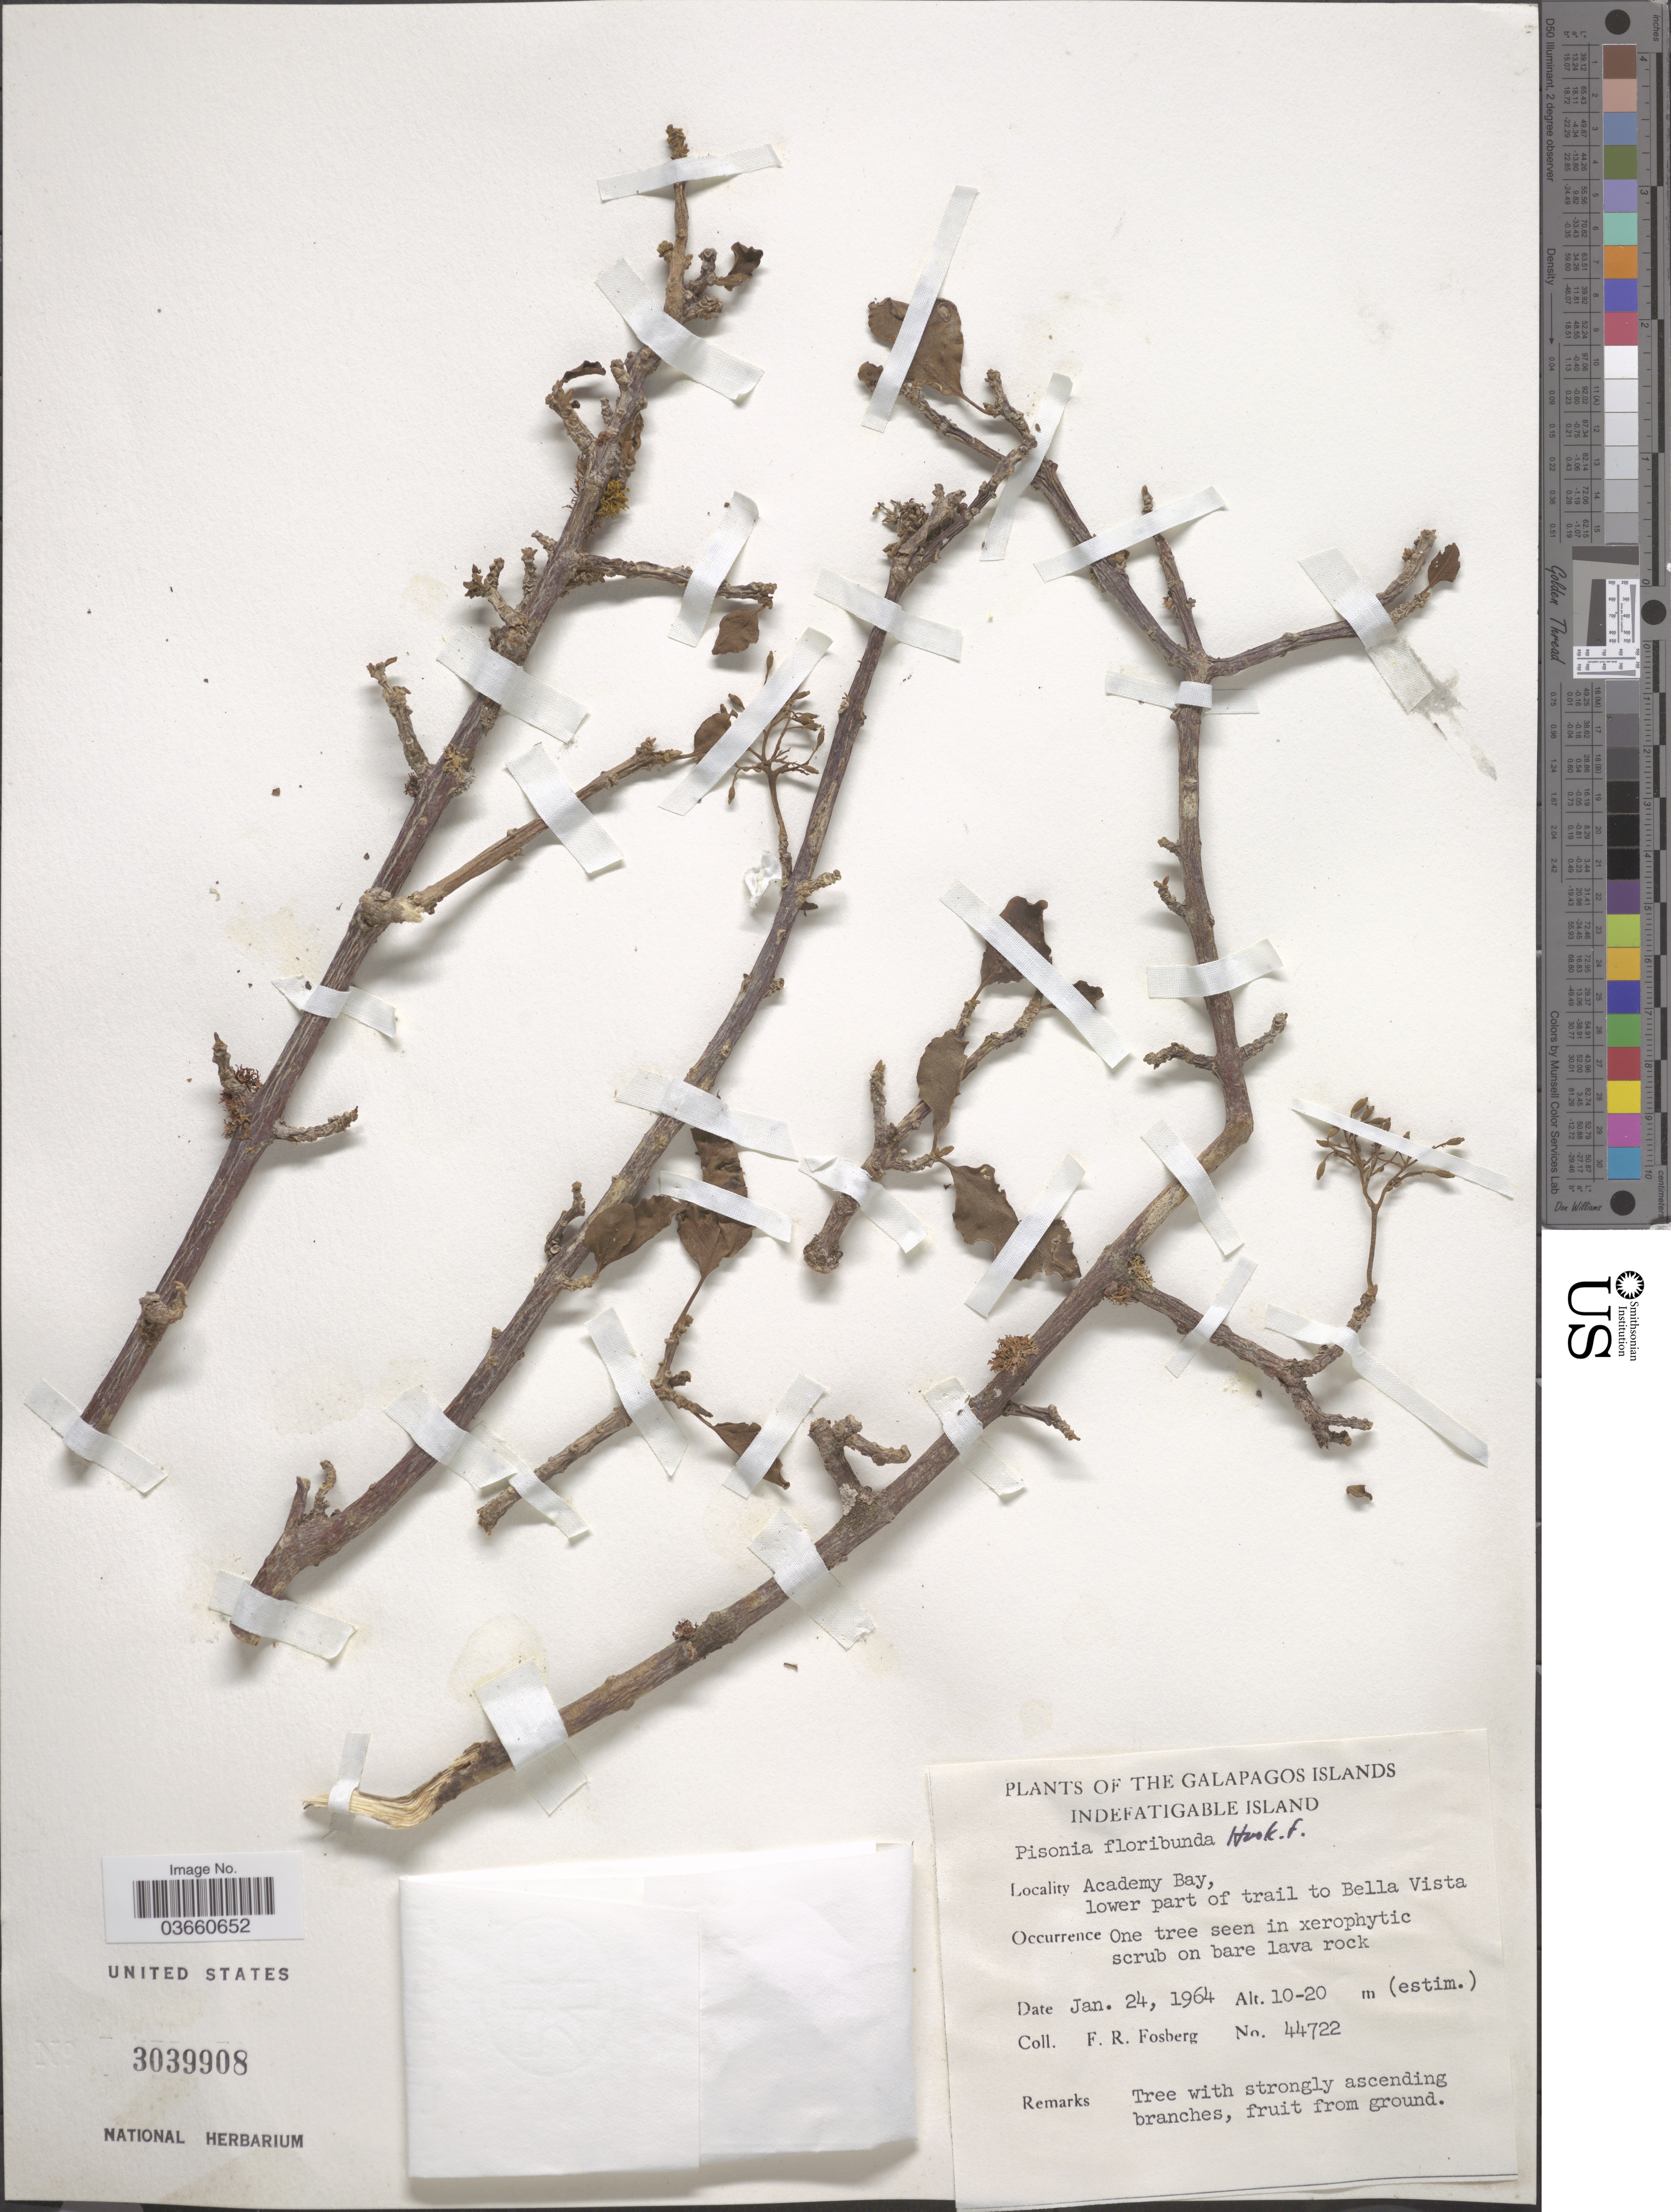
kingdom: Plantae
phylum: Tracheophyta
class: Magnoliopsida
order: Caryophyllales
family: Nyctaginaceae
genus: Pisonia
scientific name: Pisonia floribunda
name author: Hook. f.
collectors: F. R. Fosberg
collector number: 44722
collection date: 1964-01-24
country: Ecuador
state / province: Colón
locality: The Galapagos Islands. Indefatigable Island. Academy Bay, lower part of trail to Bella Vista.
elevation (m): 10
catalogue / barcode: US 3039908